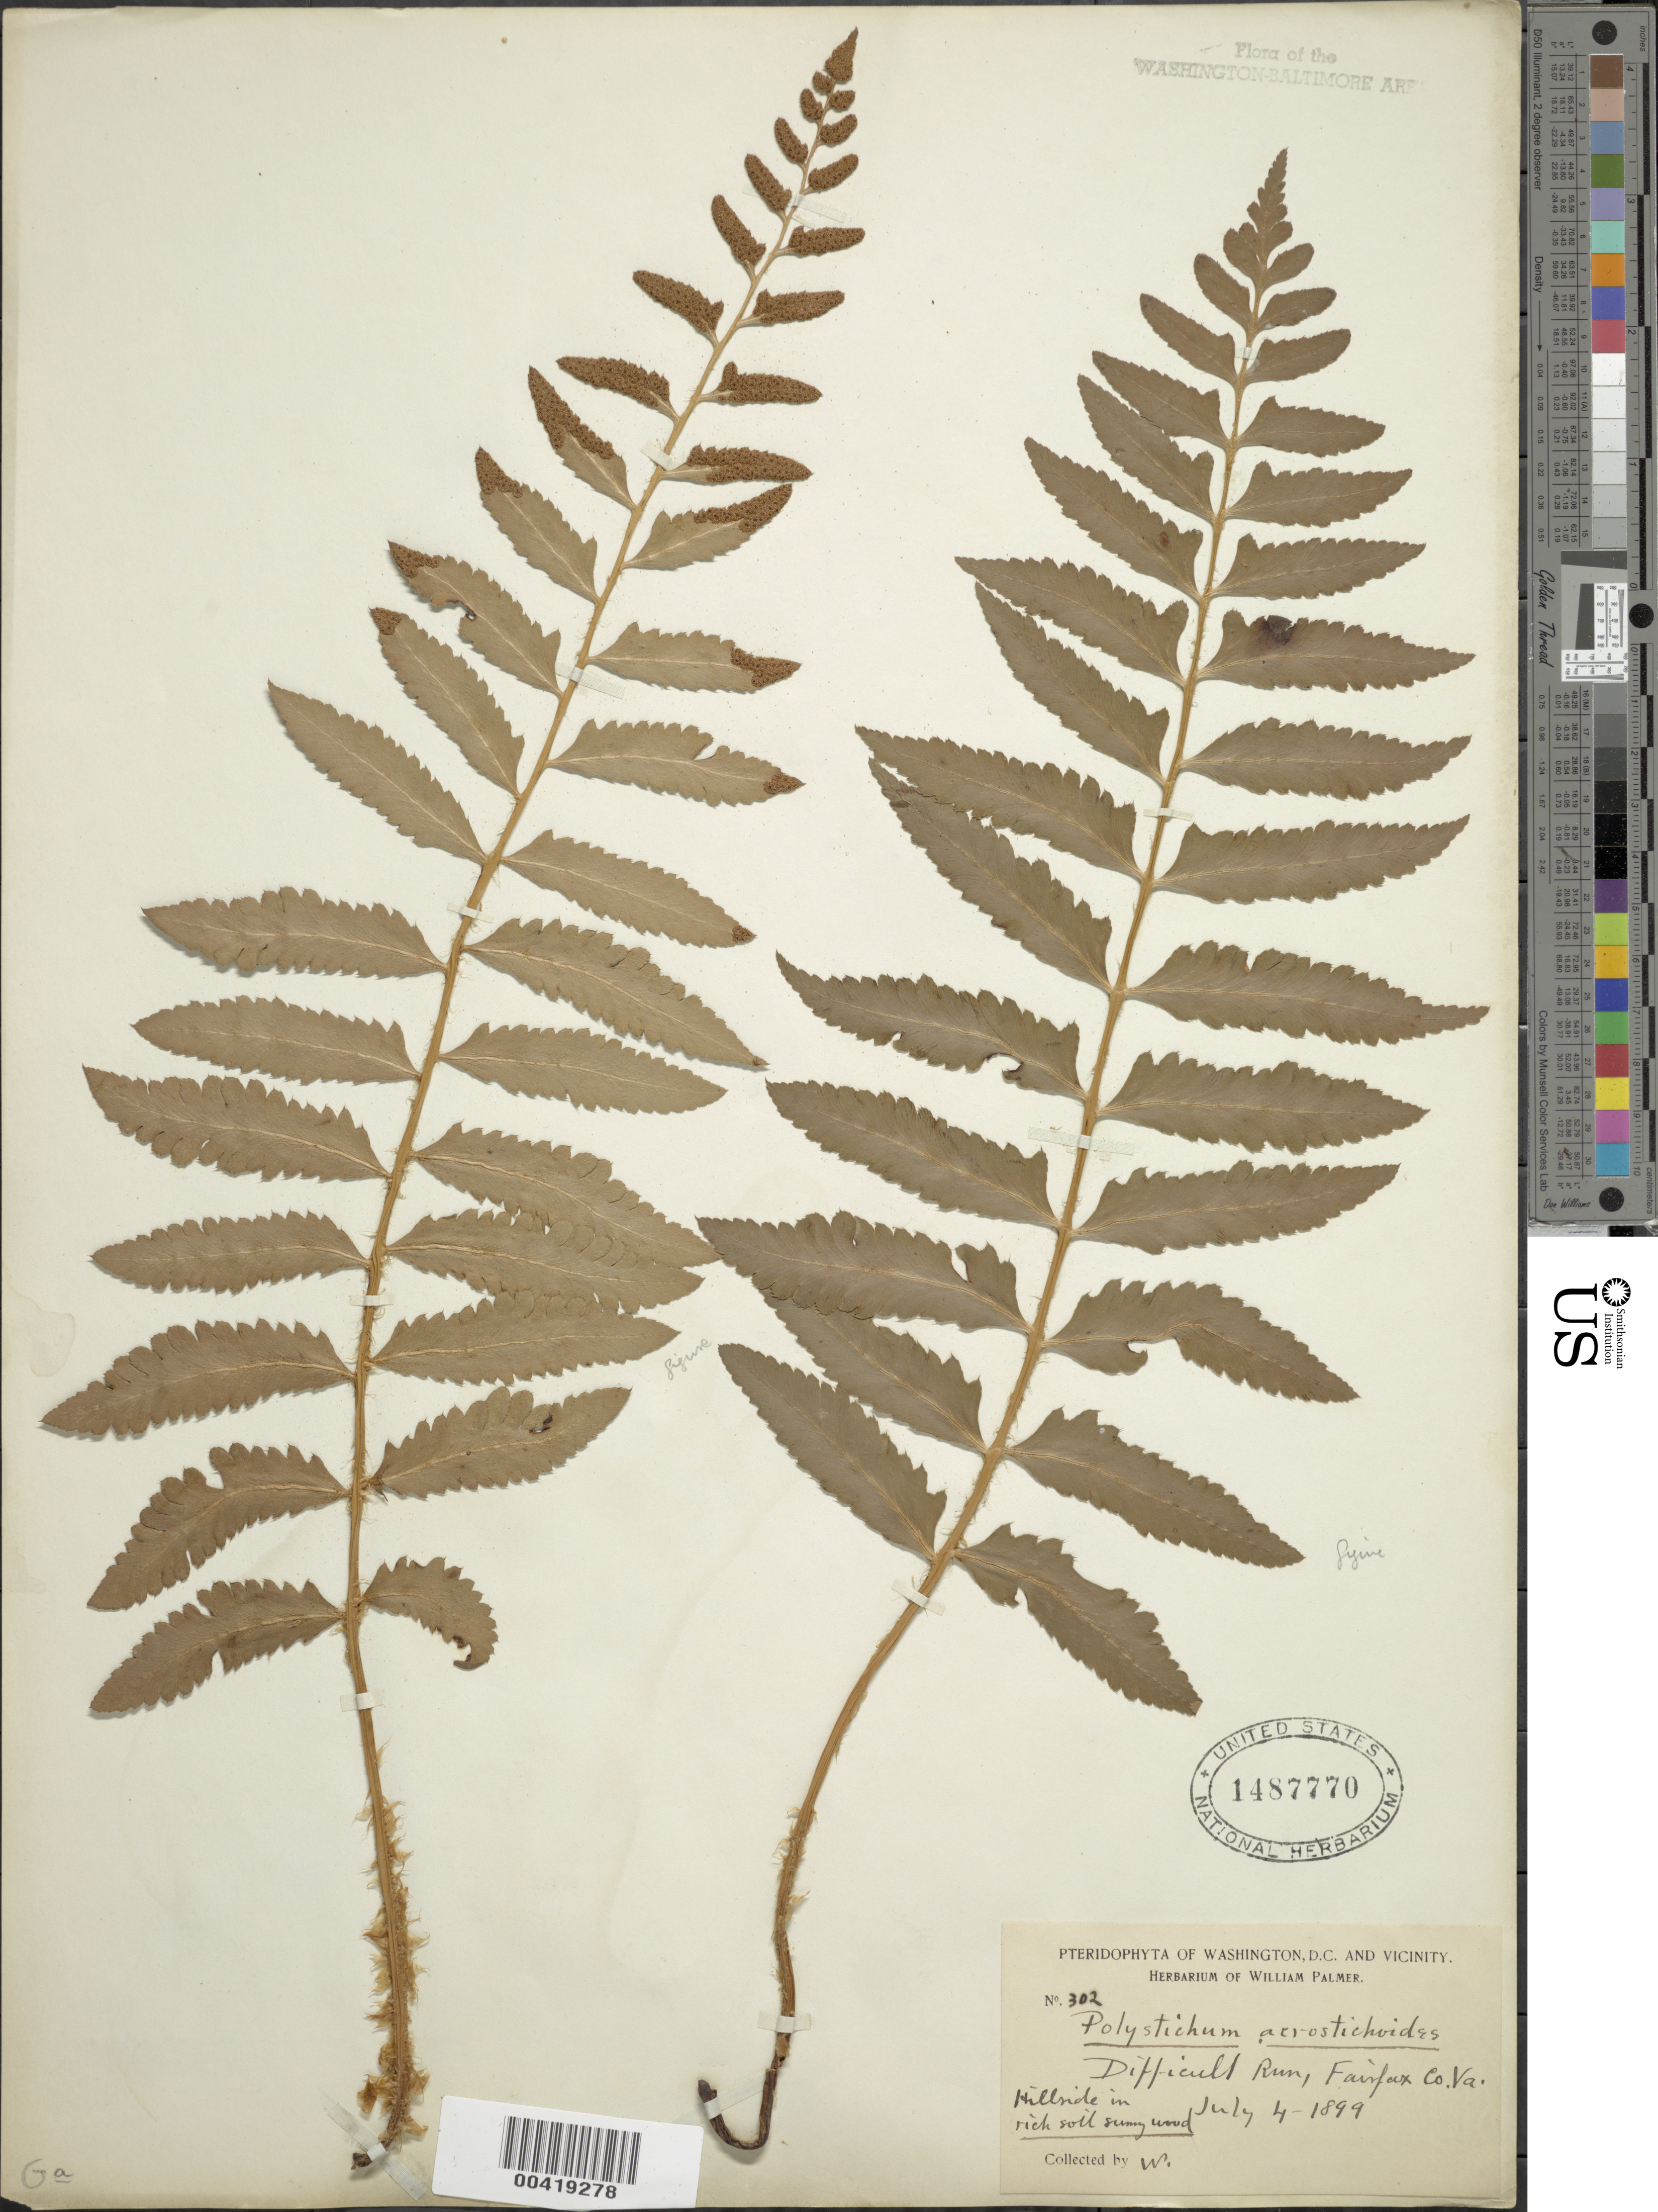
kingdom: Plantae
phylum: Tracheophyta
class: Polypodiopsida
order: Polypodiales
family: Dryopteridaceae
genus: Polystichum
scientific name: Polystichum acrostichoides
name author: (Michx.) Schott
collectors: W. Palmer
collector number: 302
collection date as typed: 04 Jul 1899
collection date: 1899-07-04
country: United States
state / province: Virginia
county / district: Fairfax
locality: Difficult Run C. and O. Canal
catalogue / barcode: US 1487770